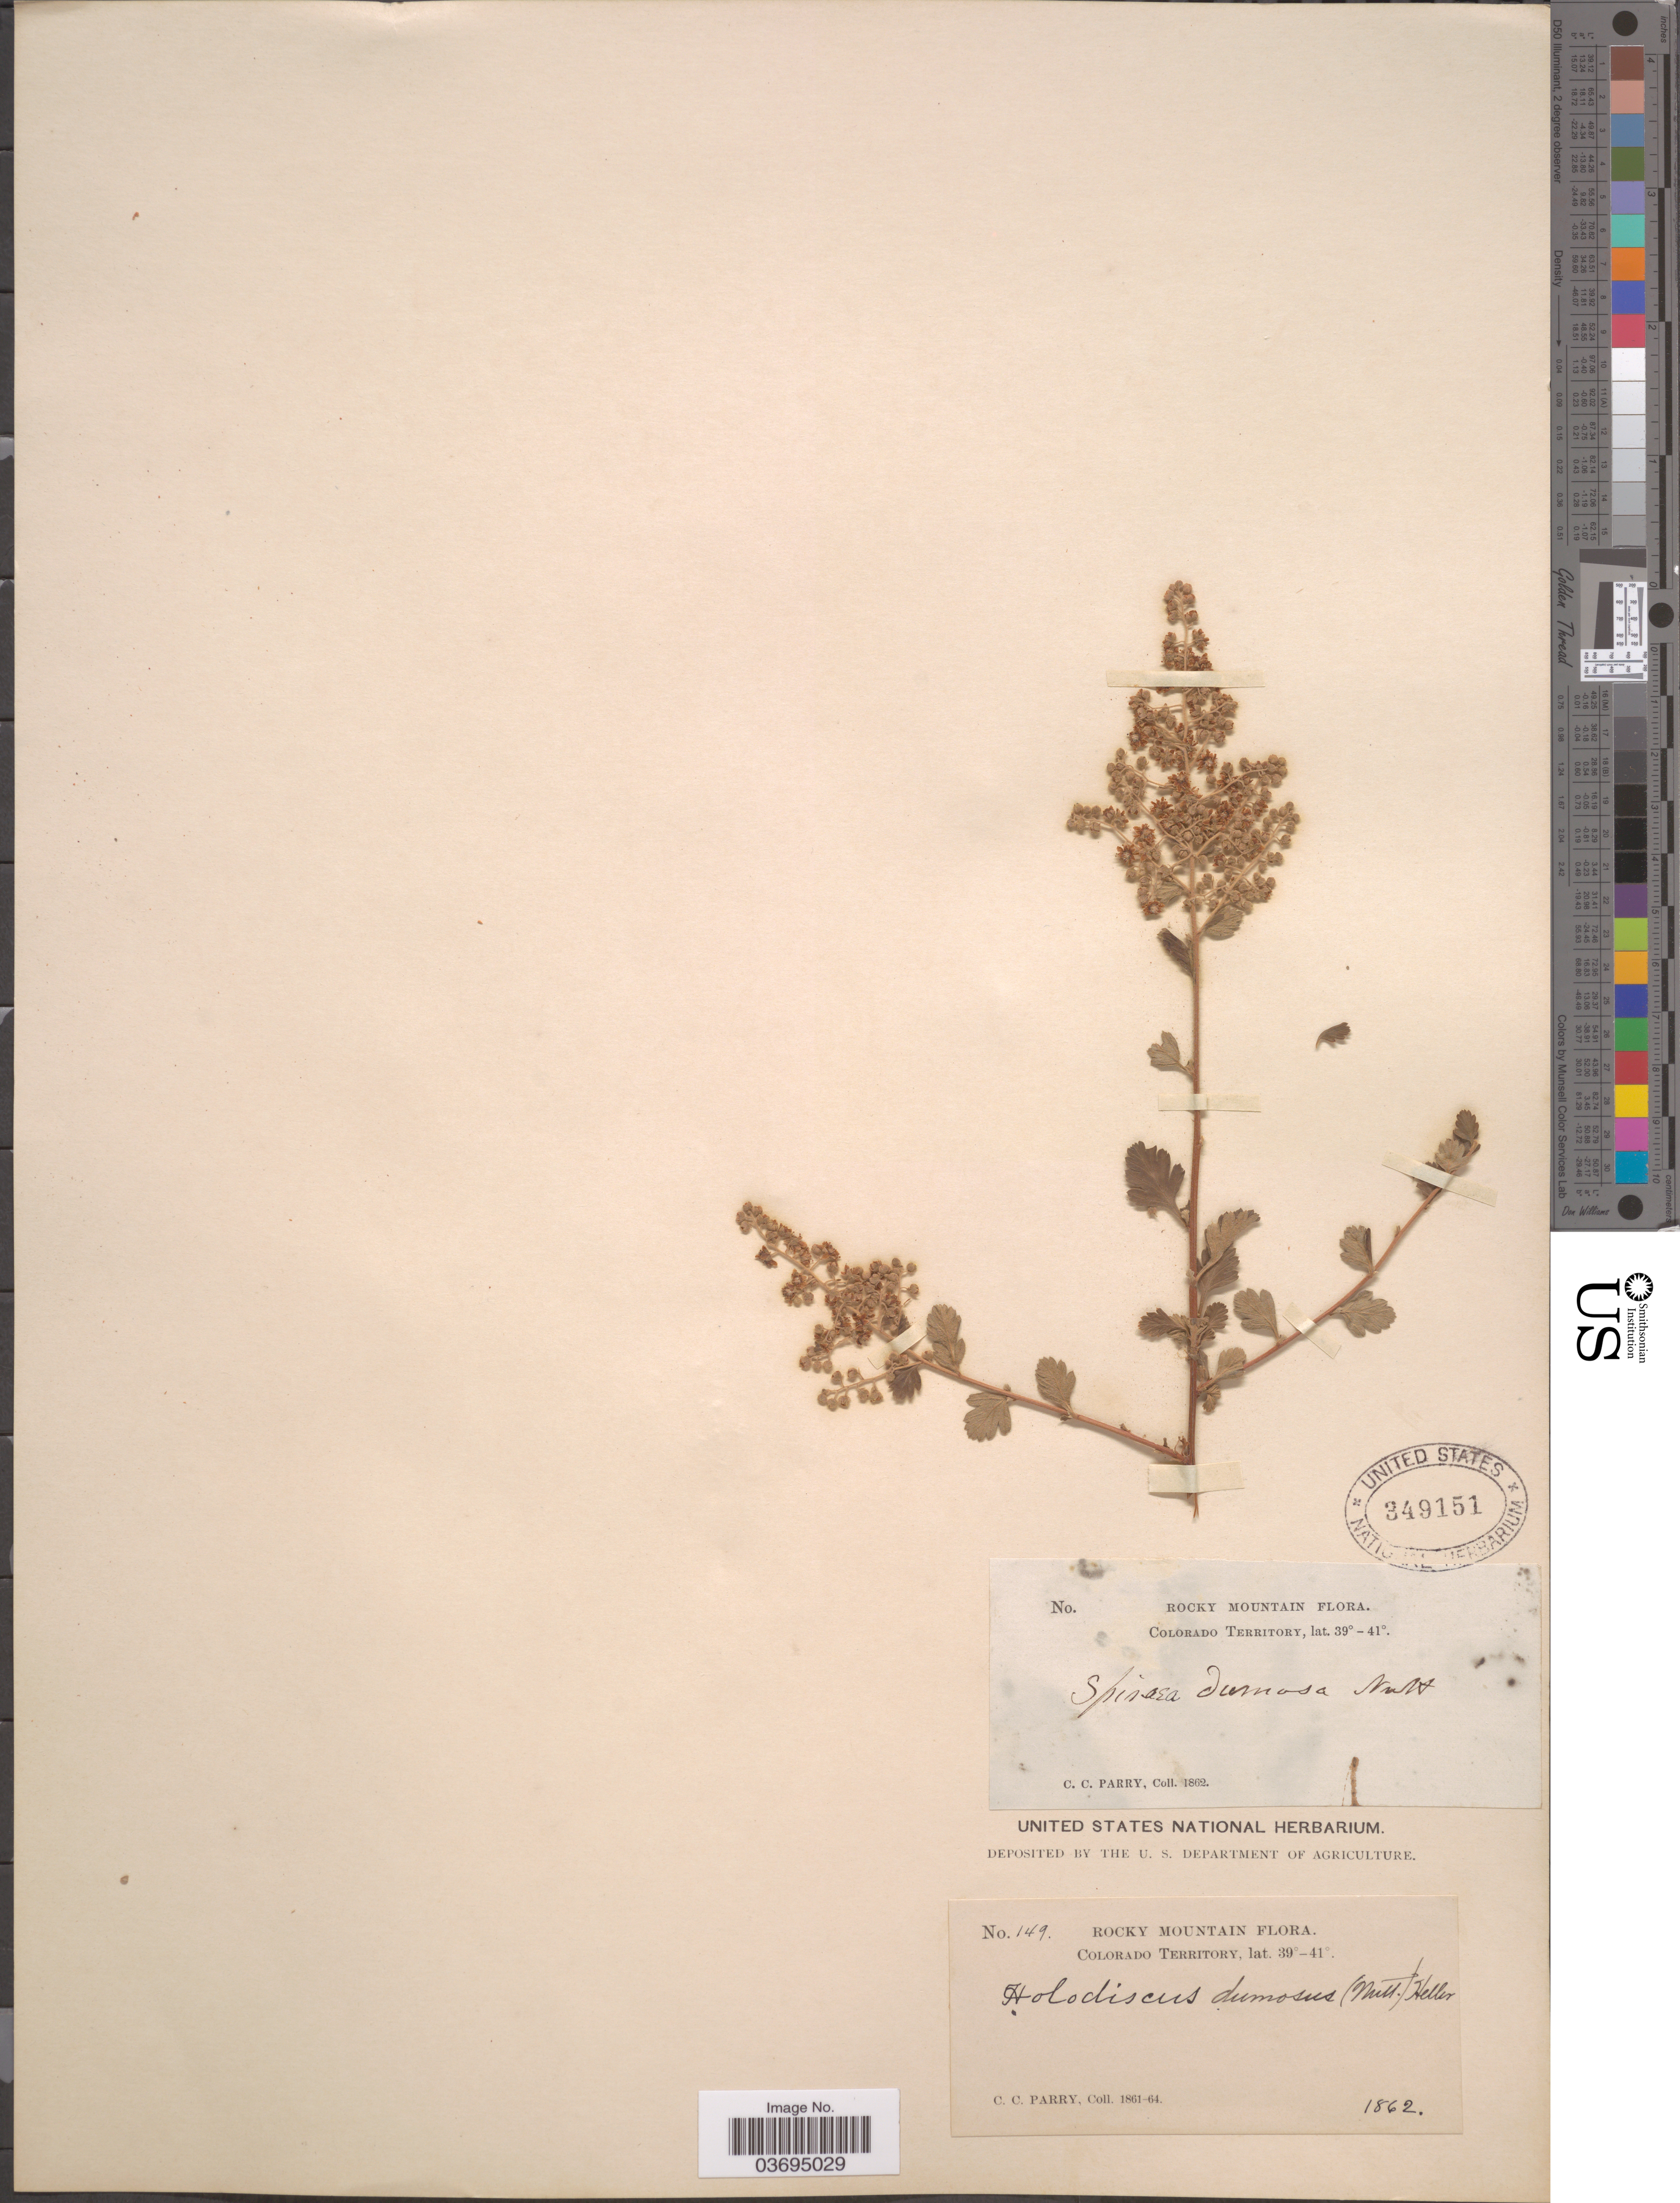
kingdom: Plantae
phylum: Tracheophyta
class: Magnoliopsida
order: Rosales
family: Rosaceae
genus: Holodiscus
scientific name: Holodiscus sp.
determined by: Strong, Mark T., (BOT), Smithsonian Institution - National Museum of Natural History (UNITED STATES)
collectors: C. C. Parry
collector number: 149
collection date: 1862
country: United States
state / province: Colorado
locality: Rocky Mountain. Colorado Territory.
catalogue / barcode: US 349151